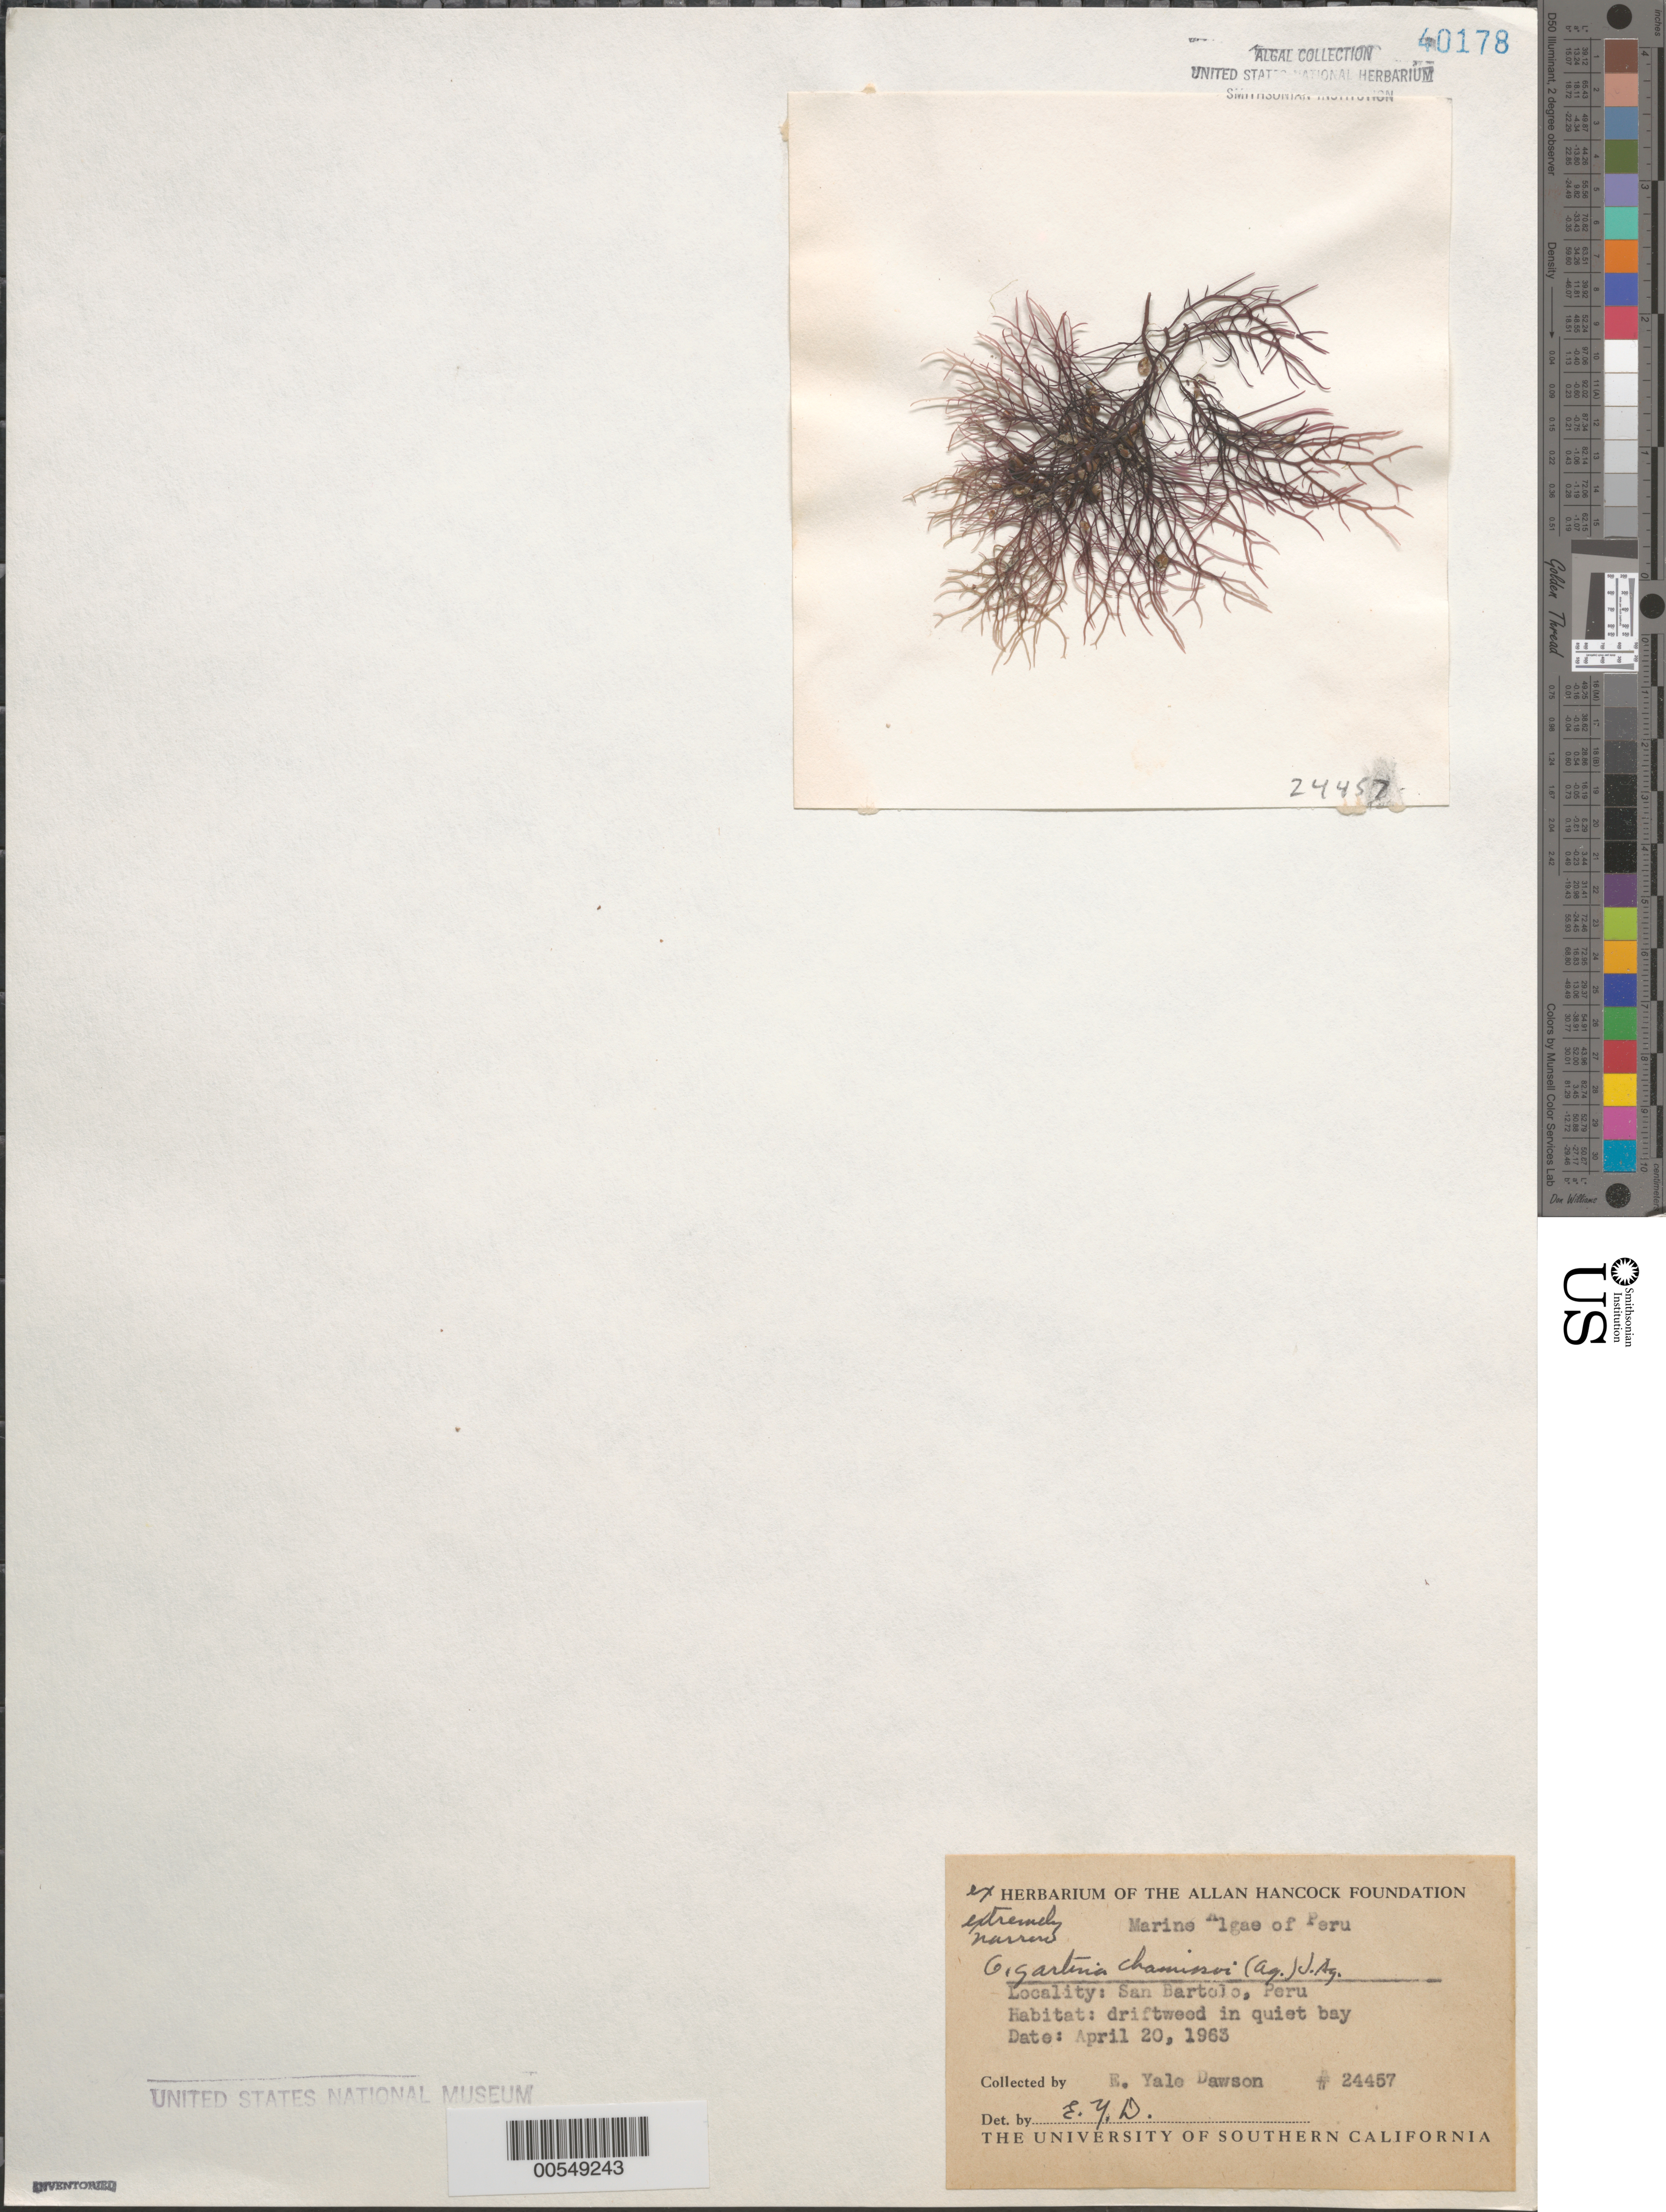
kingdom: Plantae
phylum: Rhodophyta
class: Florideophyceae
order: Gigartinales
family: Gigartinaceae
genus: Chondracanthus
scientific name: Chondracanthus chamissoi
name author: (C. Agardh) Kützing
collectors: E. Y. Dawson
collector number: EYD 24457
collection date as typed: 20 Apr 1963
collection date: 1963-04-20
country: Peru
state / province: Lima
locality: San bartolo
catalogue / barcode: US 40178